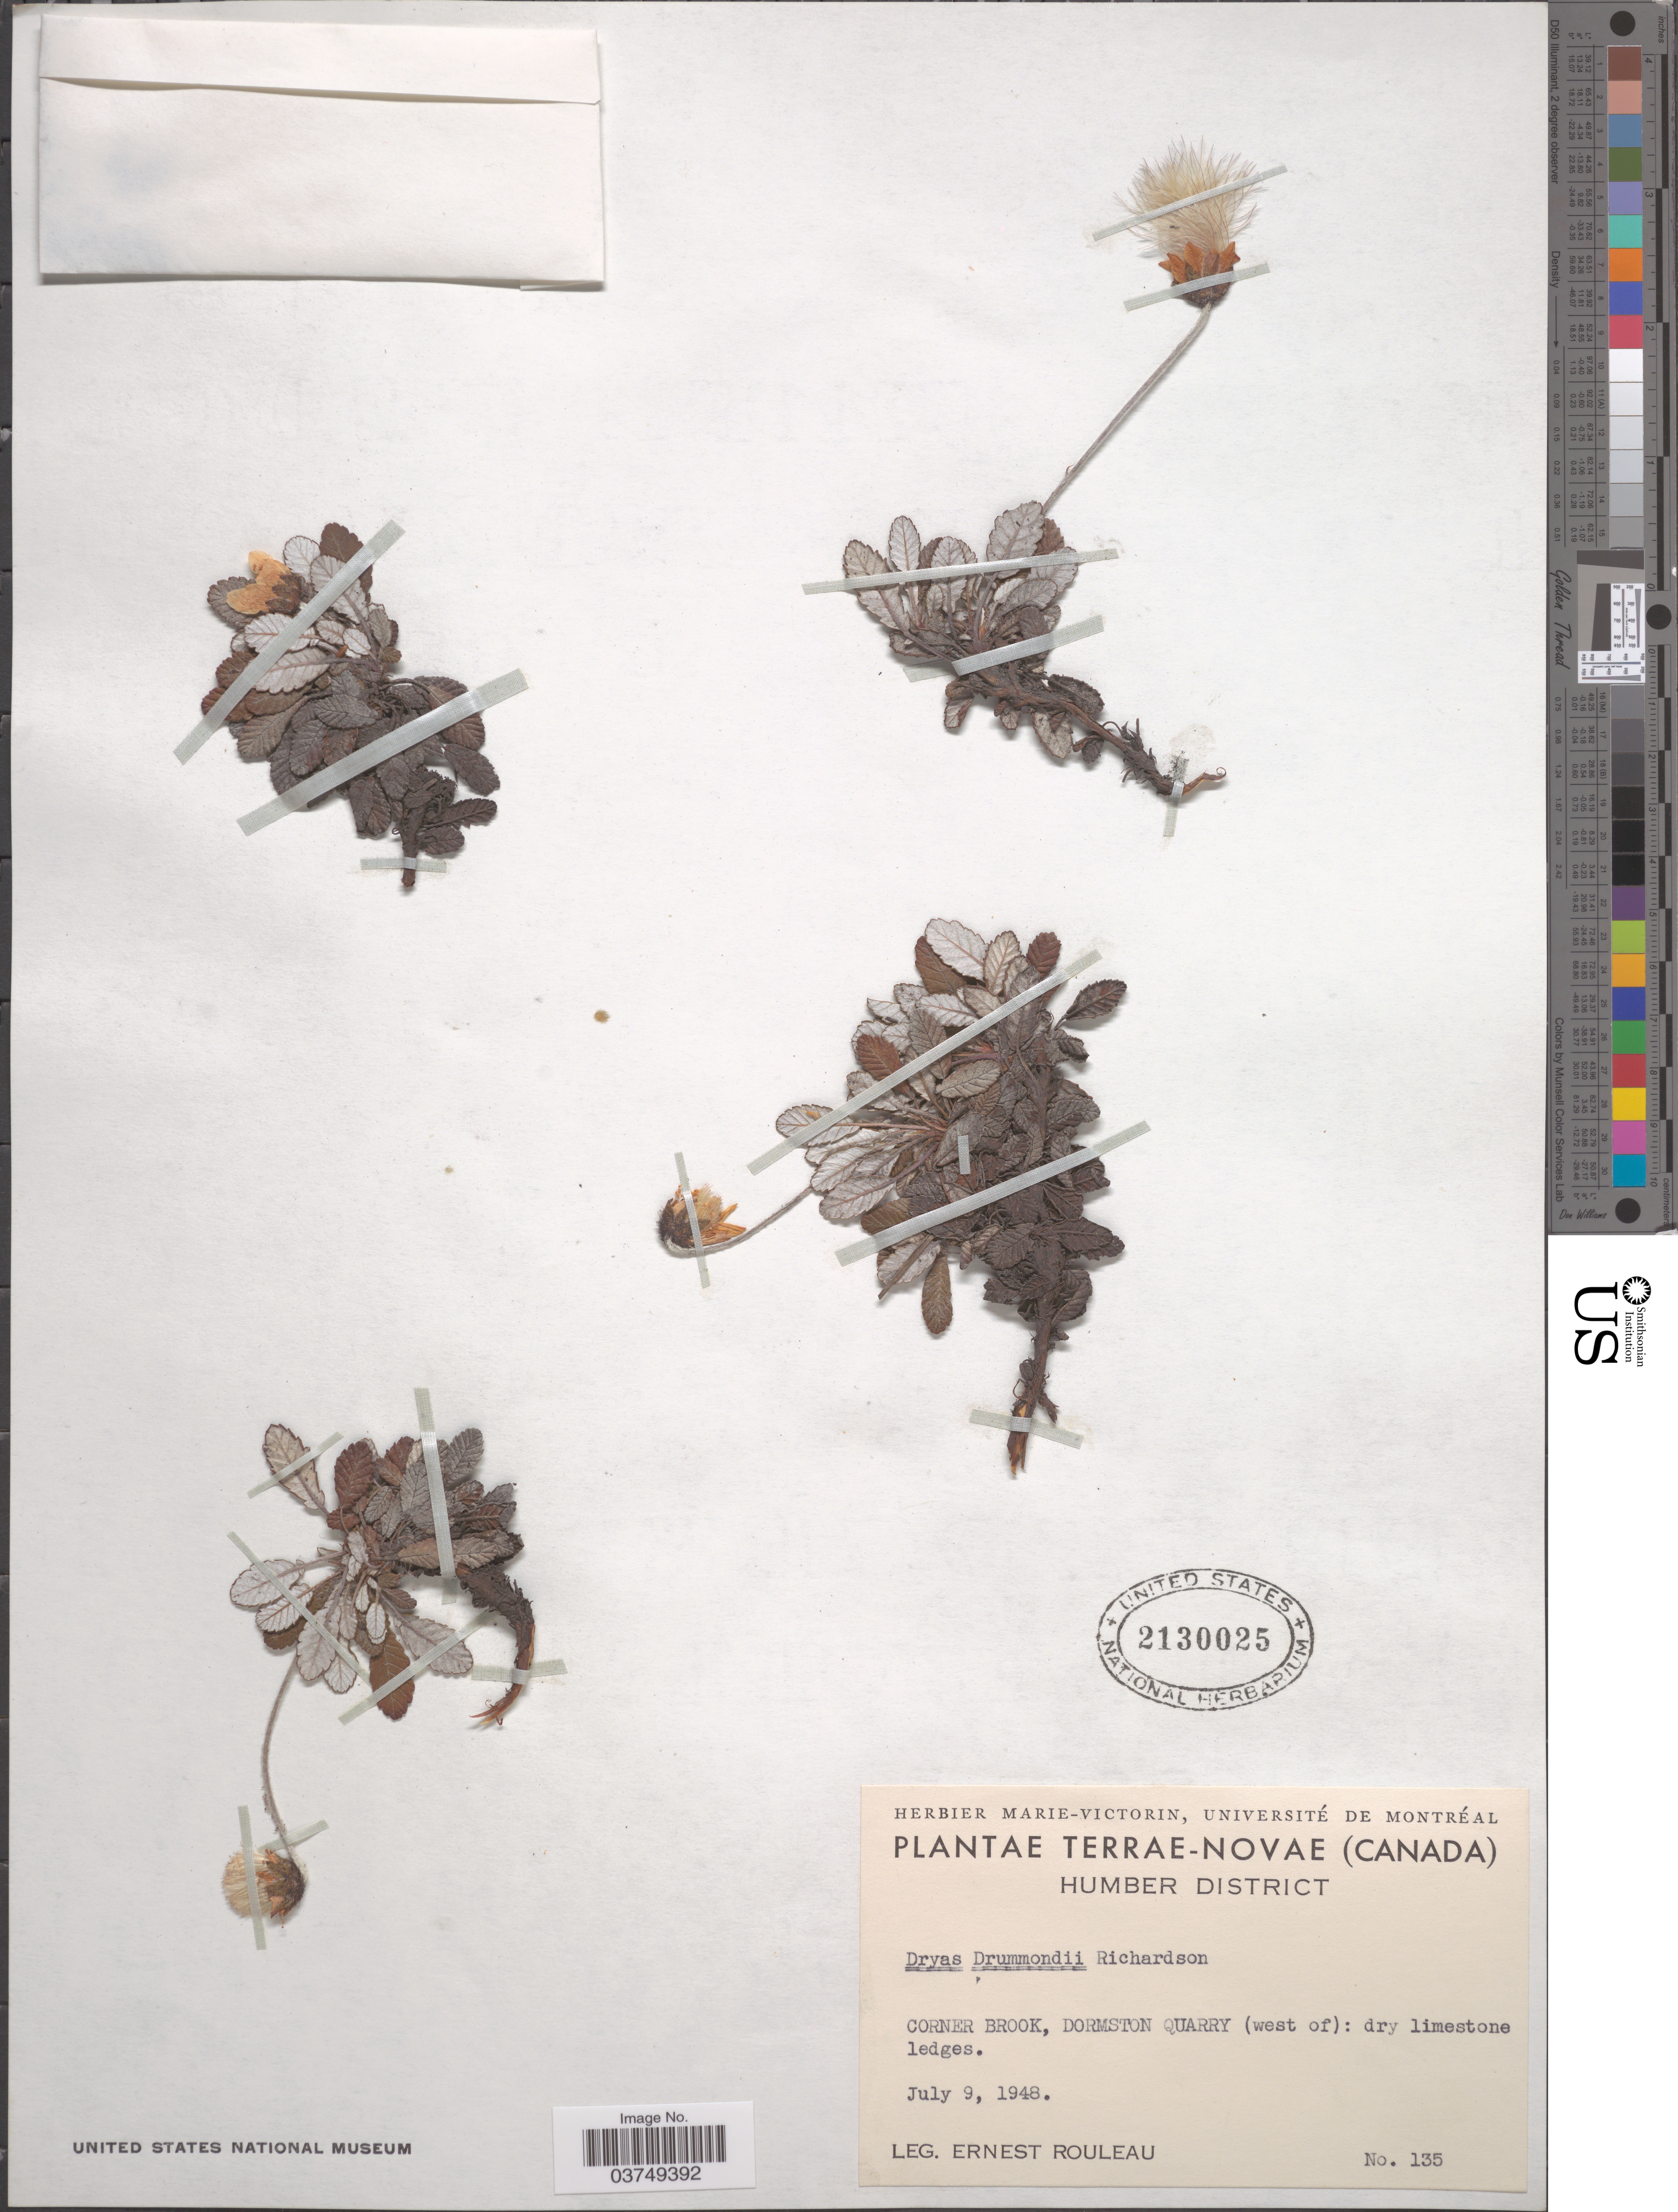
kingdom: Plantae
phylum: Tracheophyta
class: Magnoliopsida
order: Rosales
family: Rosaceae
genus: Dryas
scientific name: Dryas drummondii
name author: Hook. & Richardson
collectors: J. Rouleau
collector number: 135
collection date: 1948-07-09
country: Canada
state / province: Newfoundland and Labrador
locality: Terra-Novae. Humber District. Corner Brook, Dormston Quarry (west of): dry limestone ledges.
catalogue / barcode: US 2130025